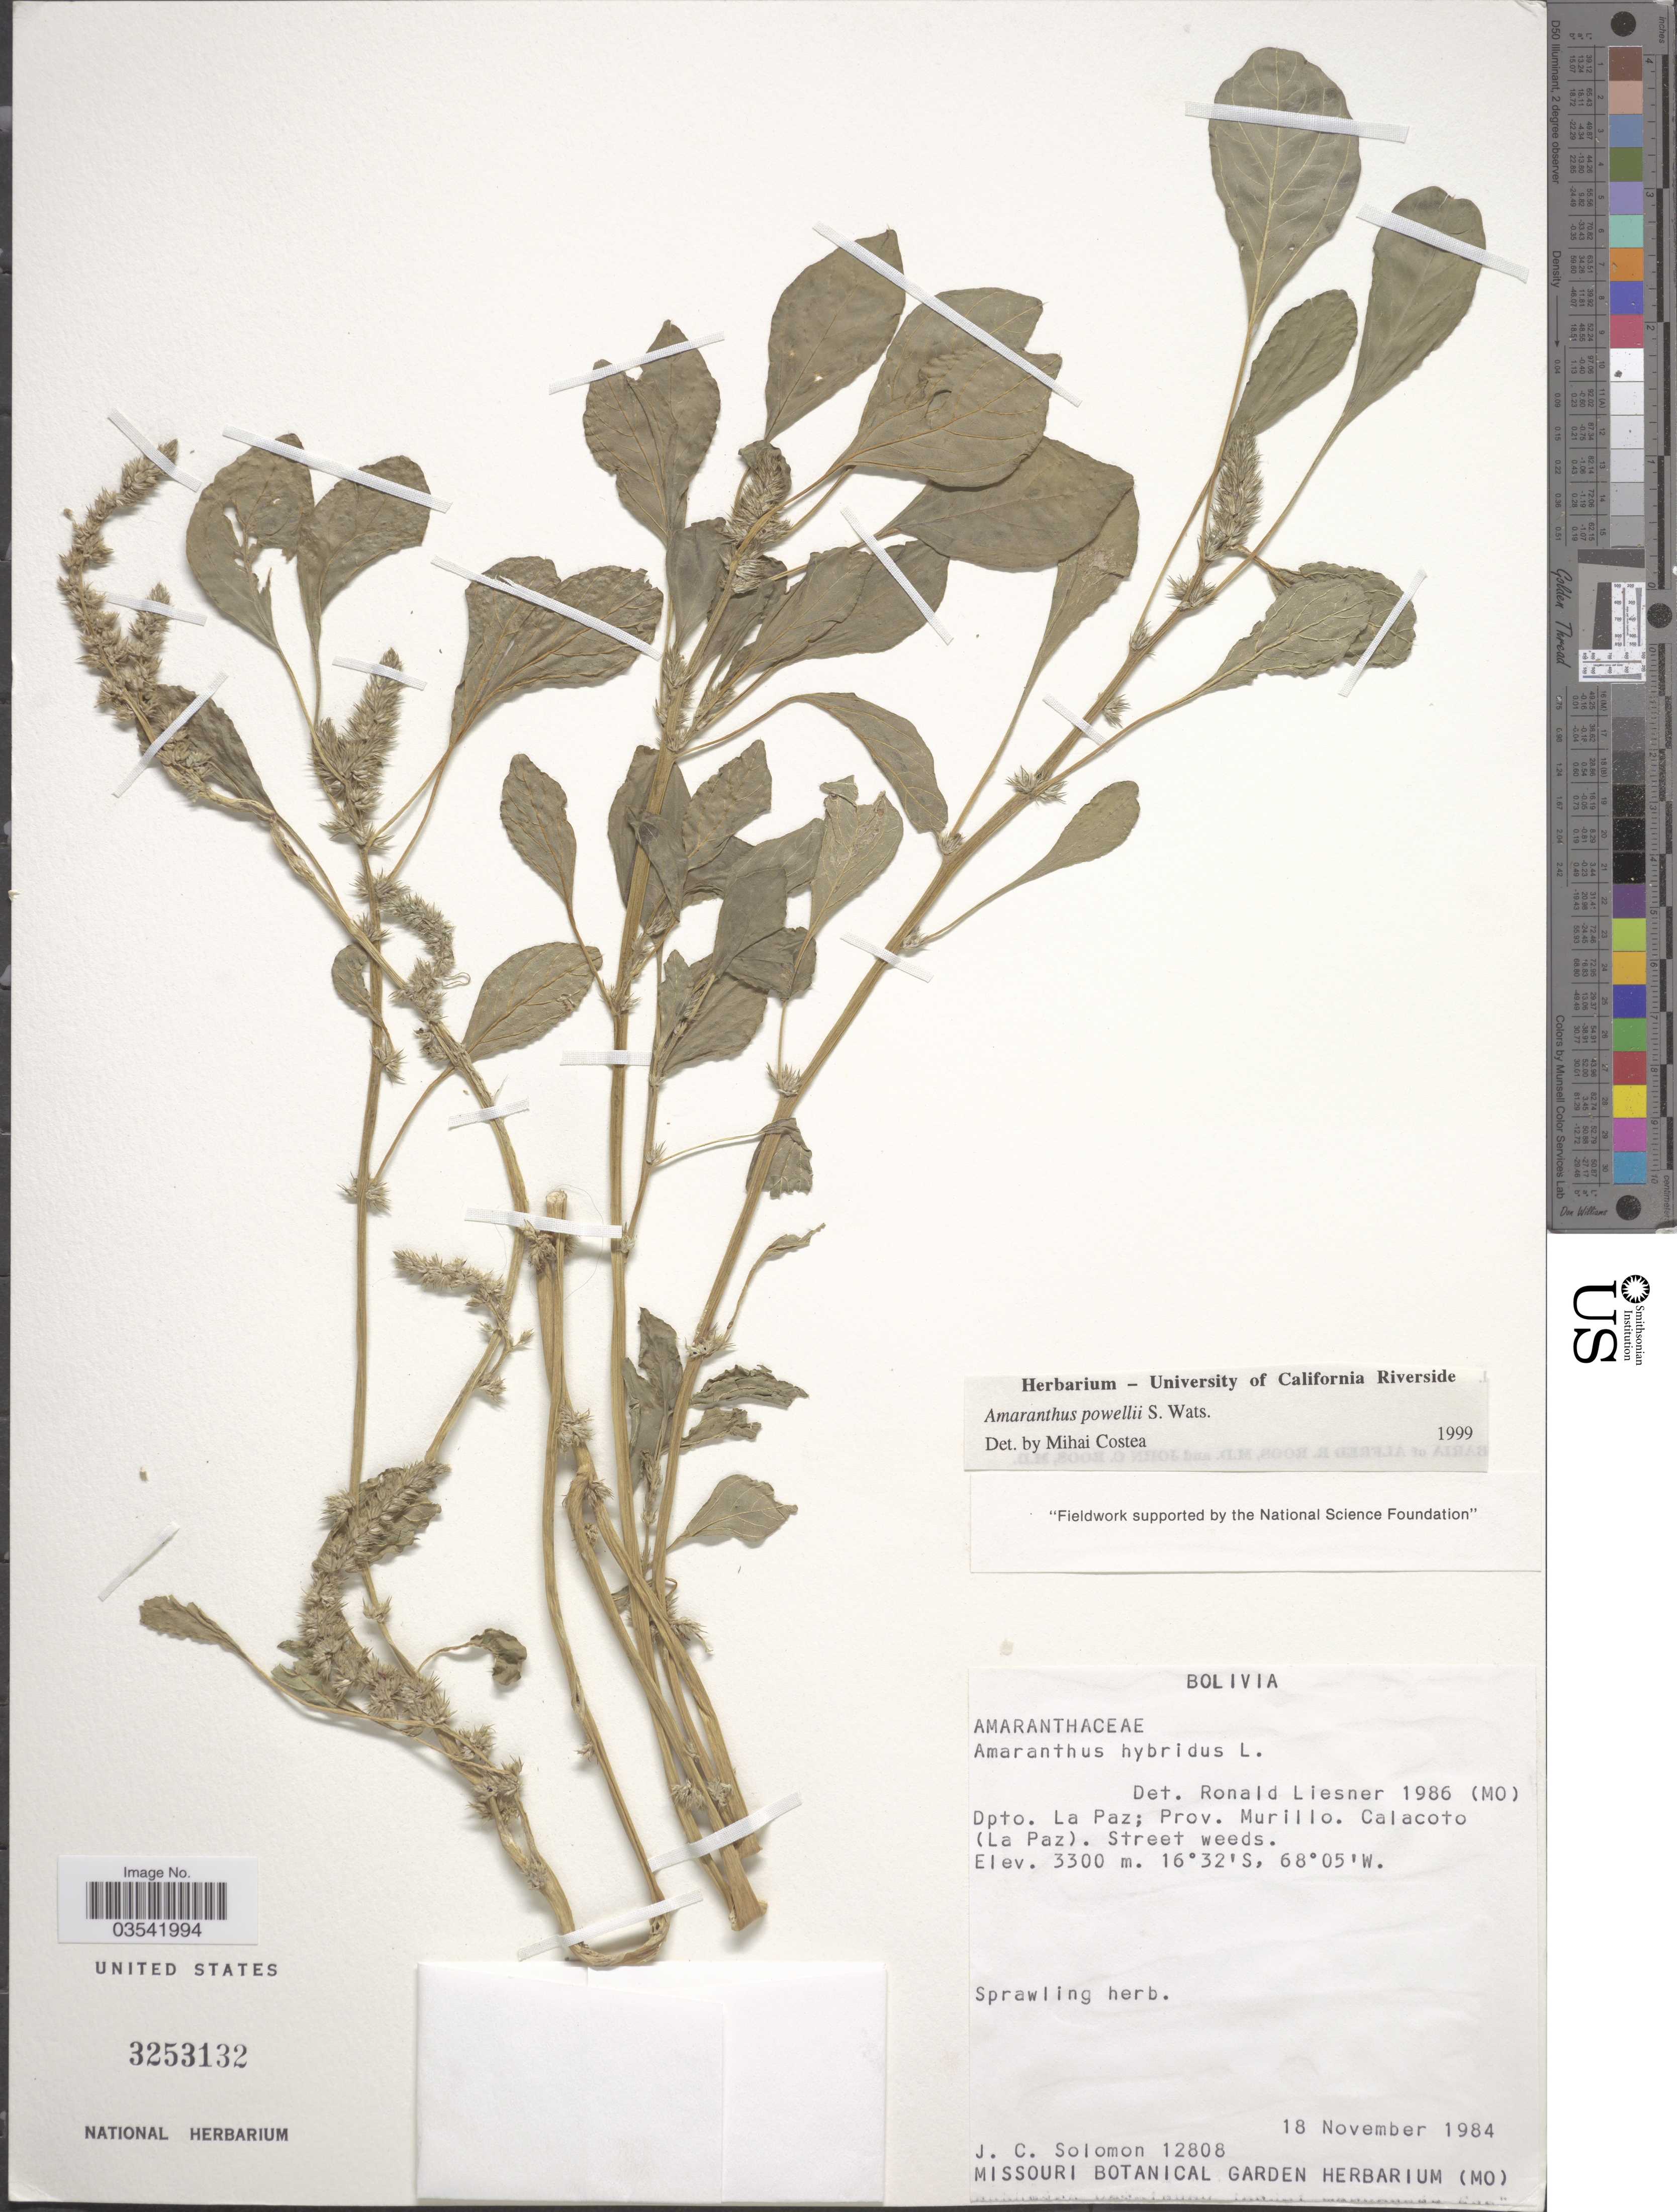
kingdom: Plantae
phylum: Tracheophyta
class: Magnoliopsida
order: Caryophyllales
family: Amaranthaceae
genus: Amaranthus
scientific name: Amaranthus powellii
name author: S. Watson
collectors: J. C. Solomon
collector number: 12808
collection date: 1984-11-18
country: Bolivia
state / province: La Paz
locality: Dpto. La Paz; Prov. Murillo. Calacoto (La Paz).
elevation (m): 3300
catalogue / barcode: US 3253132